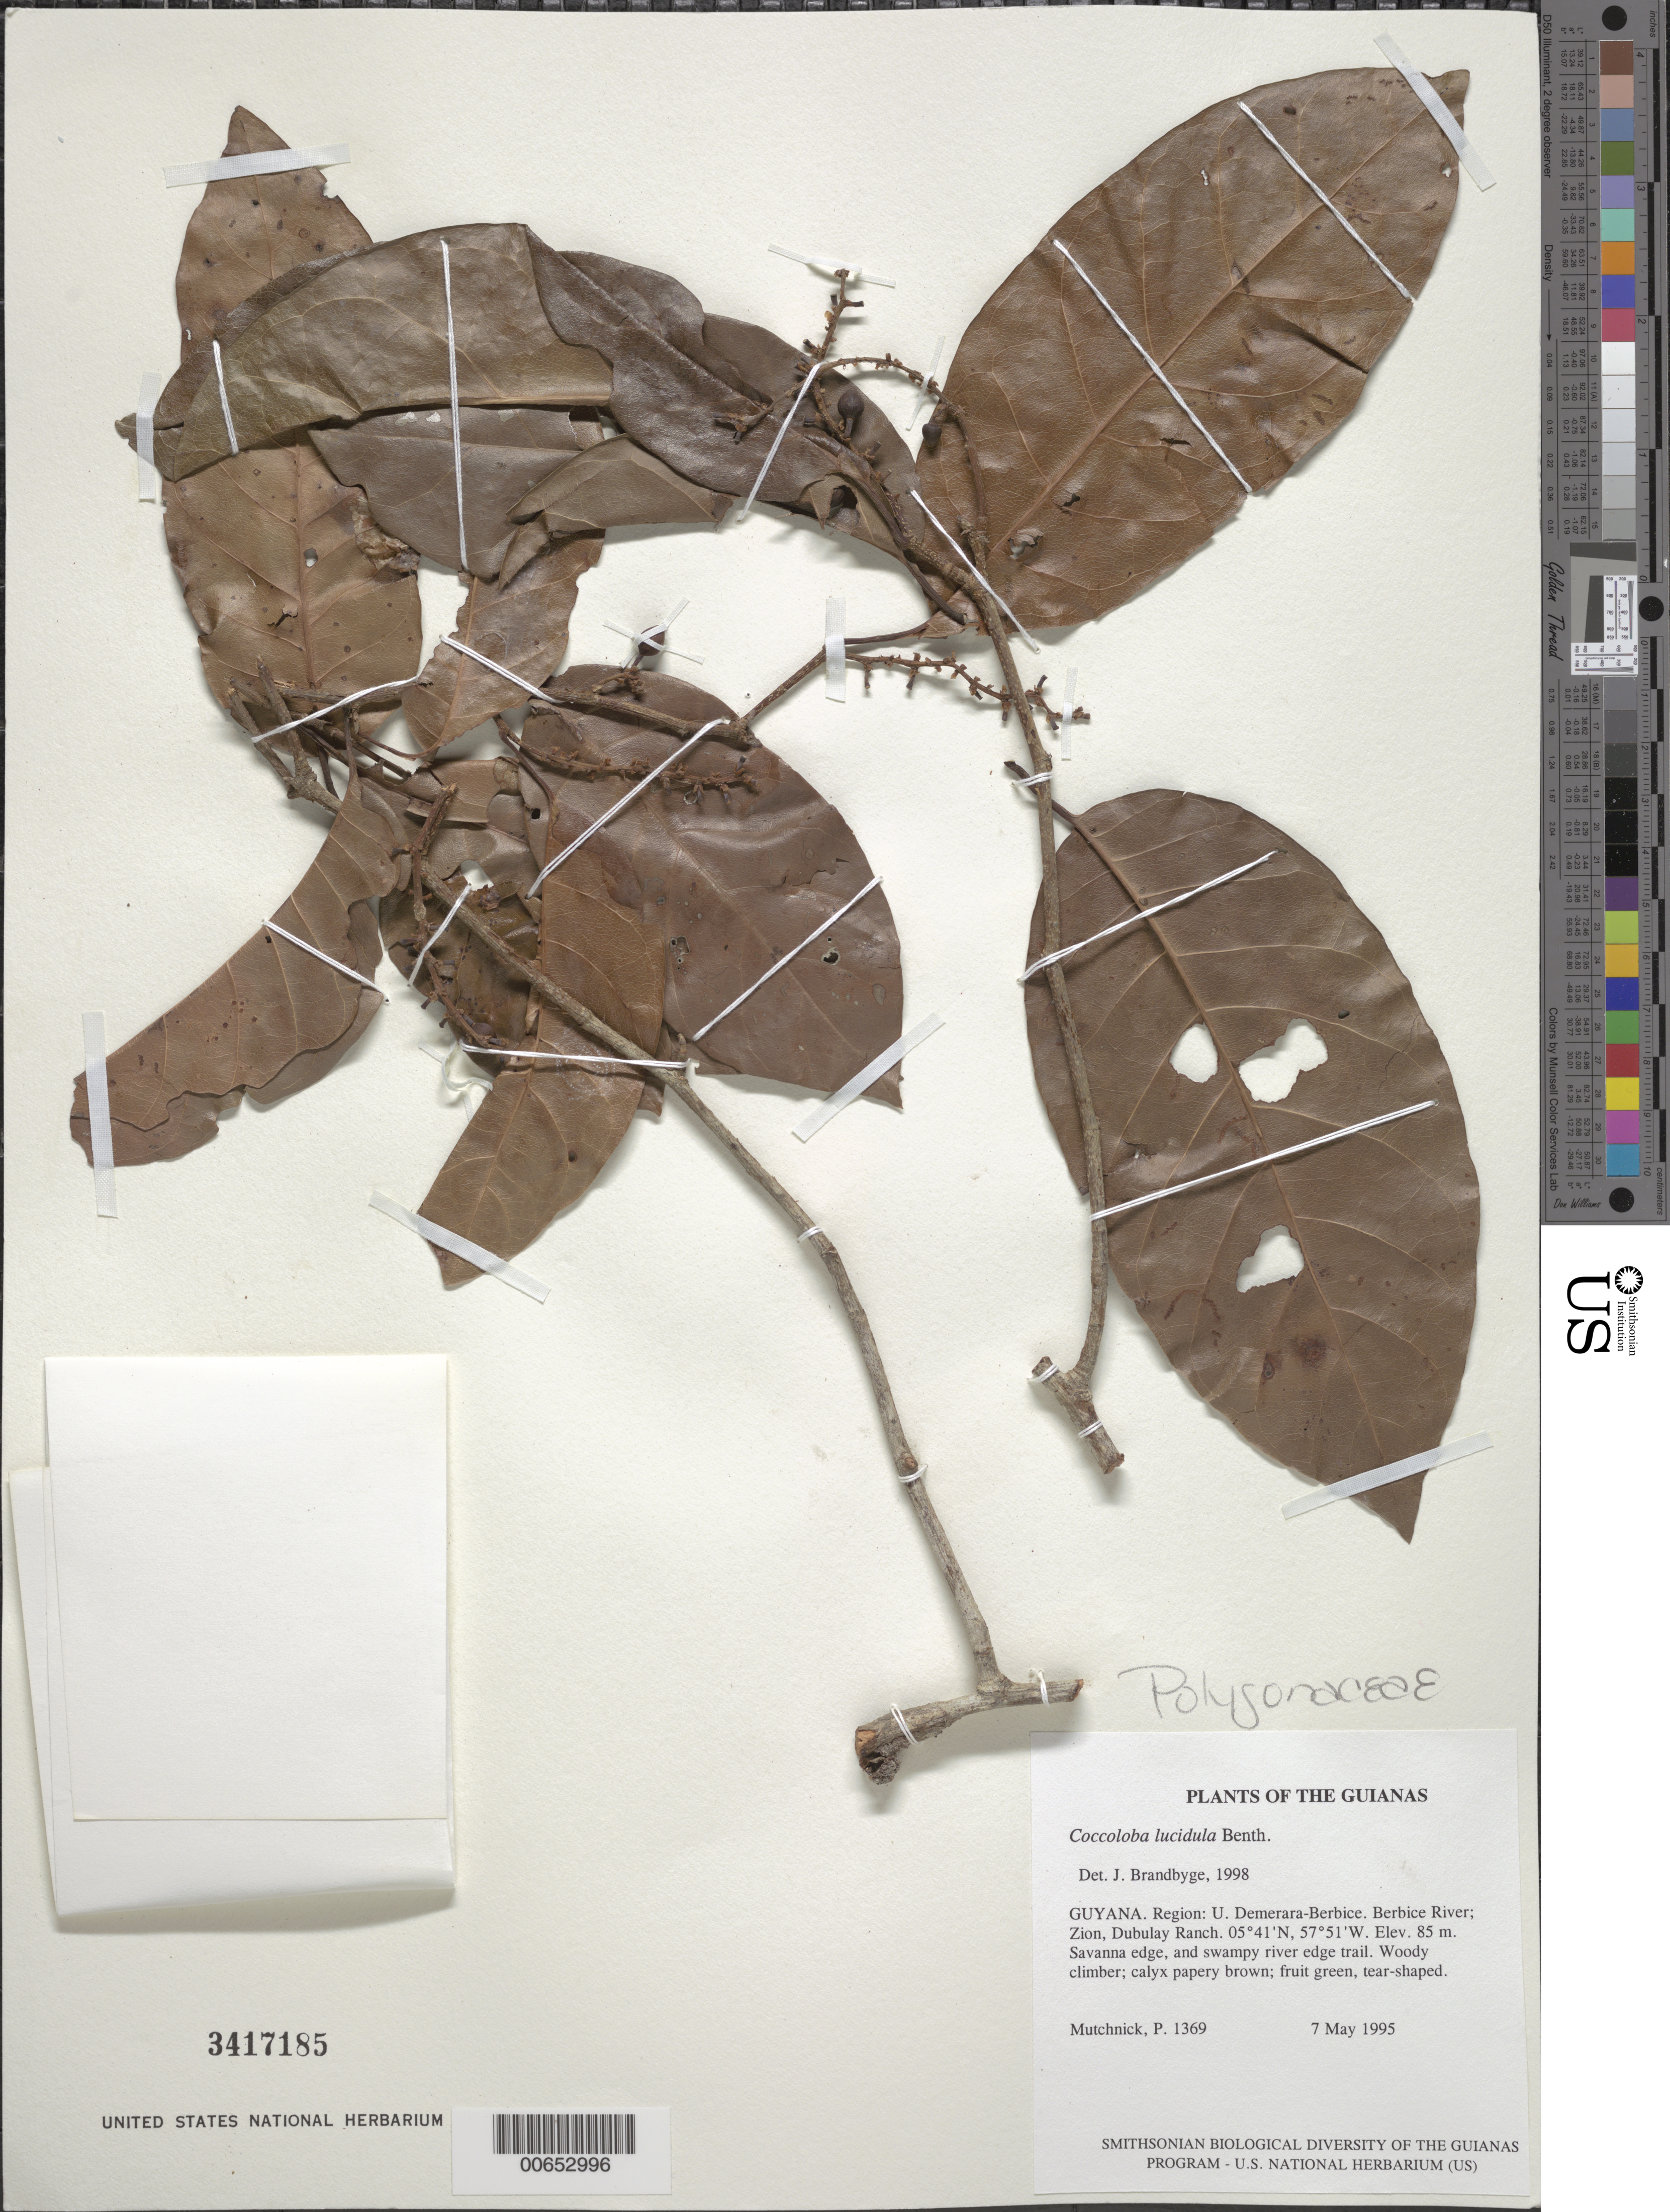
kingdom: Plantae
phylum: Tracheophyta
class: Magnoliopsida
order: Caryophyllales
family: Polygonaceae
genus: Coccoloba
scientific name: Coccoloba lucidula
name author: Benth.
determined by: Brandbyge, J.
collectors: P. Mutchnick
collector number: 1369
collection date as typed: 7 May 1995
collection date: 1995-05-07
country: Guyana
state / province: U. Demerara-Berbice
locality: Berbice River; Zion, Dubulay Ranch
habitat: Savanna edge, and swampy river edge trail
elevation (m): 85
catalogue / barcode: US 3417185